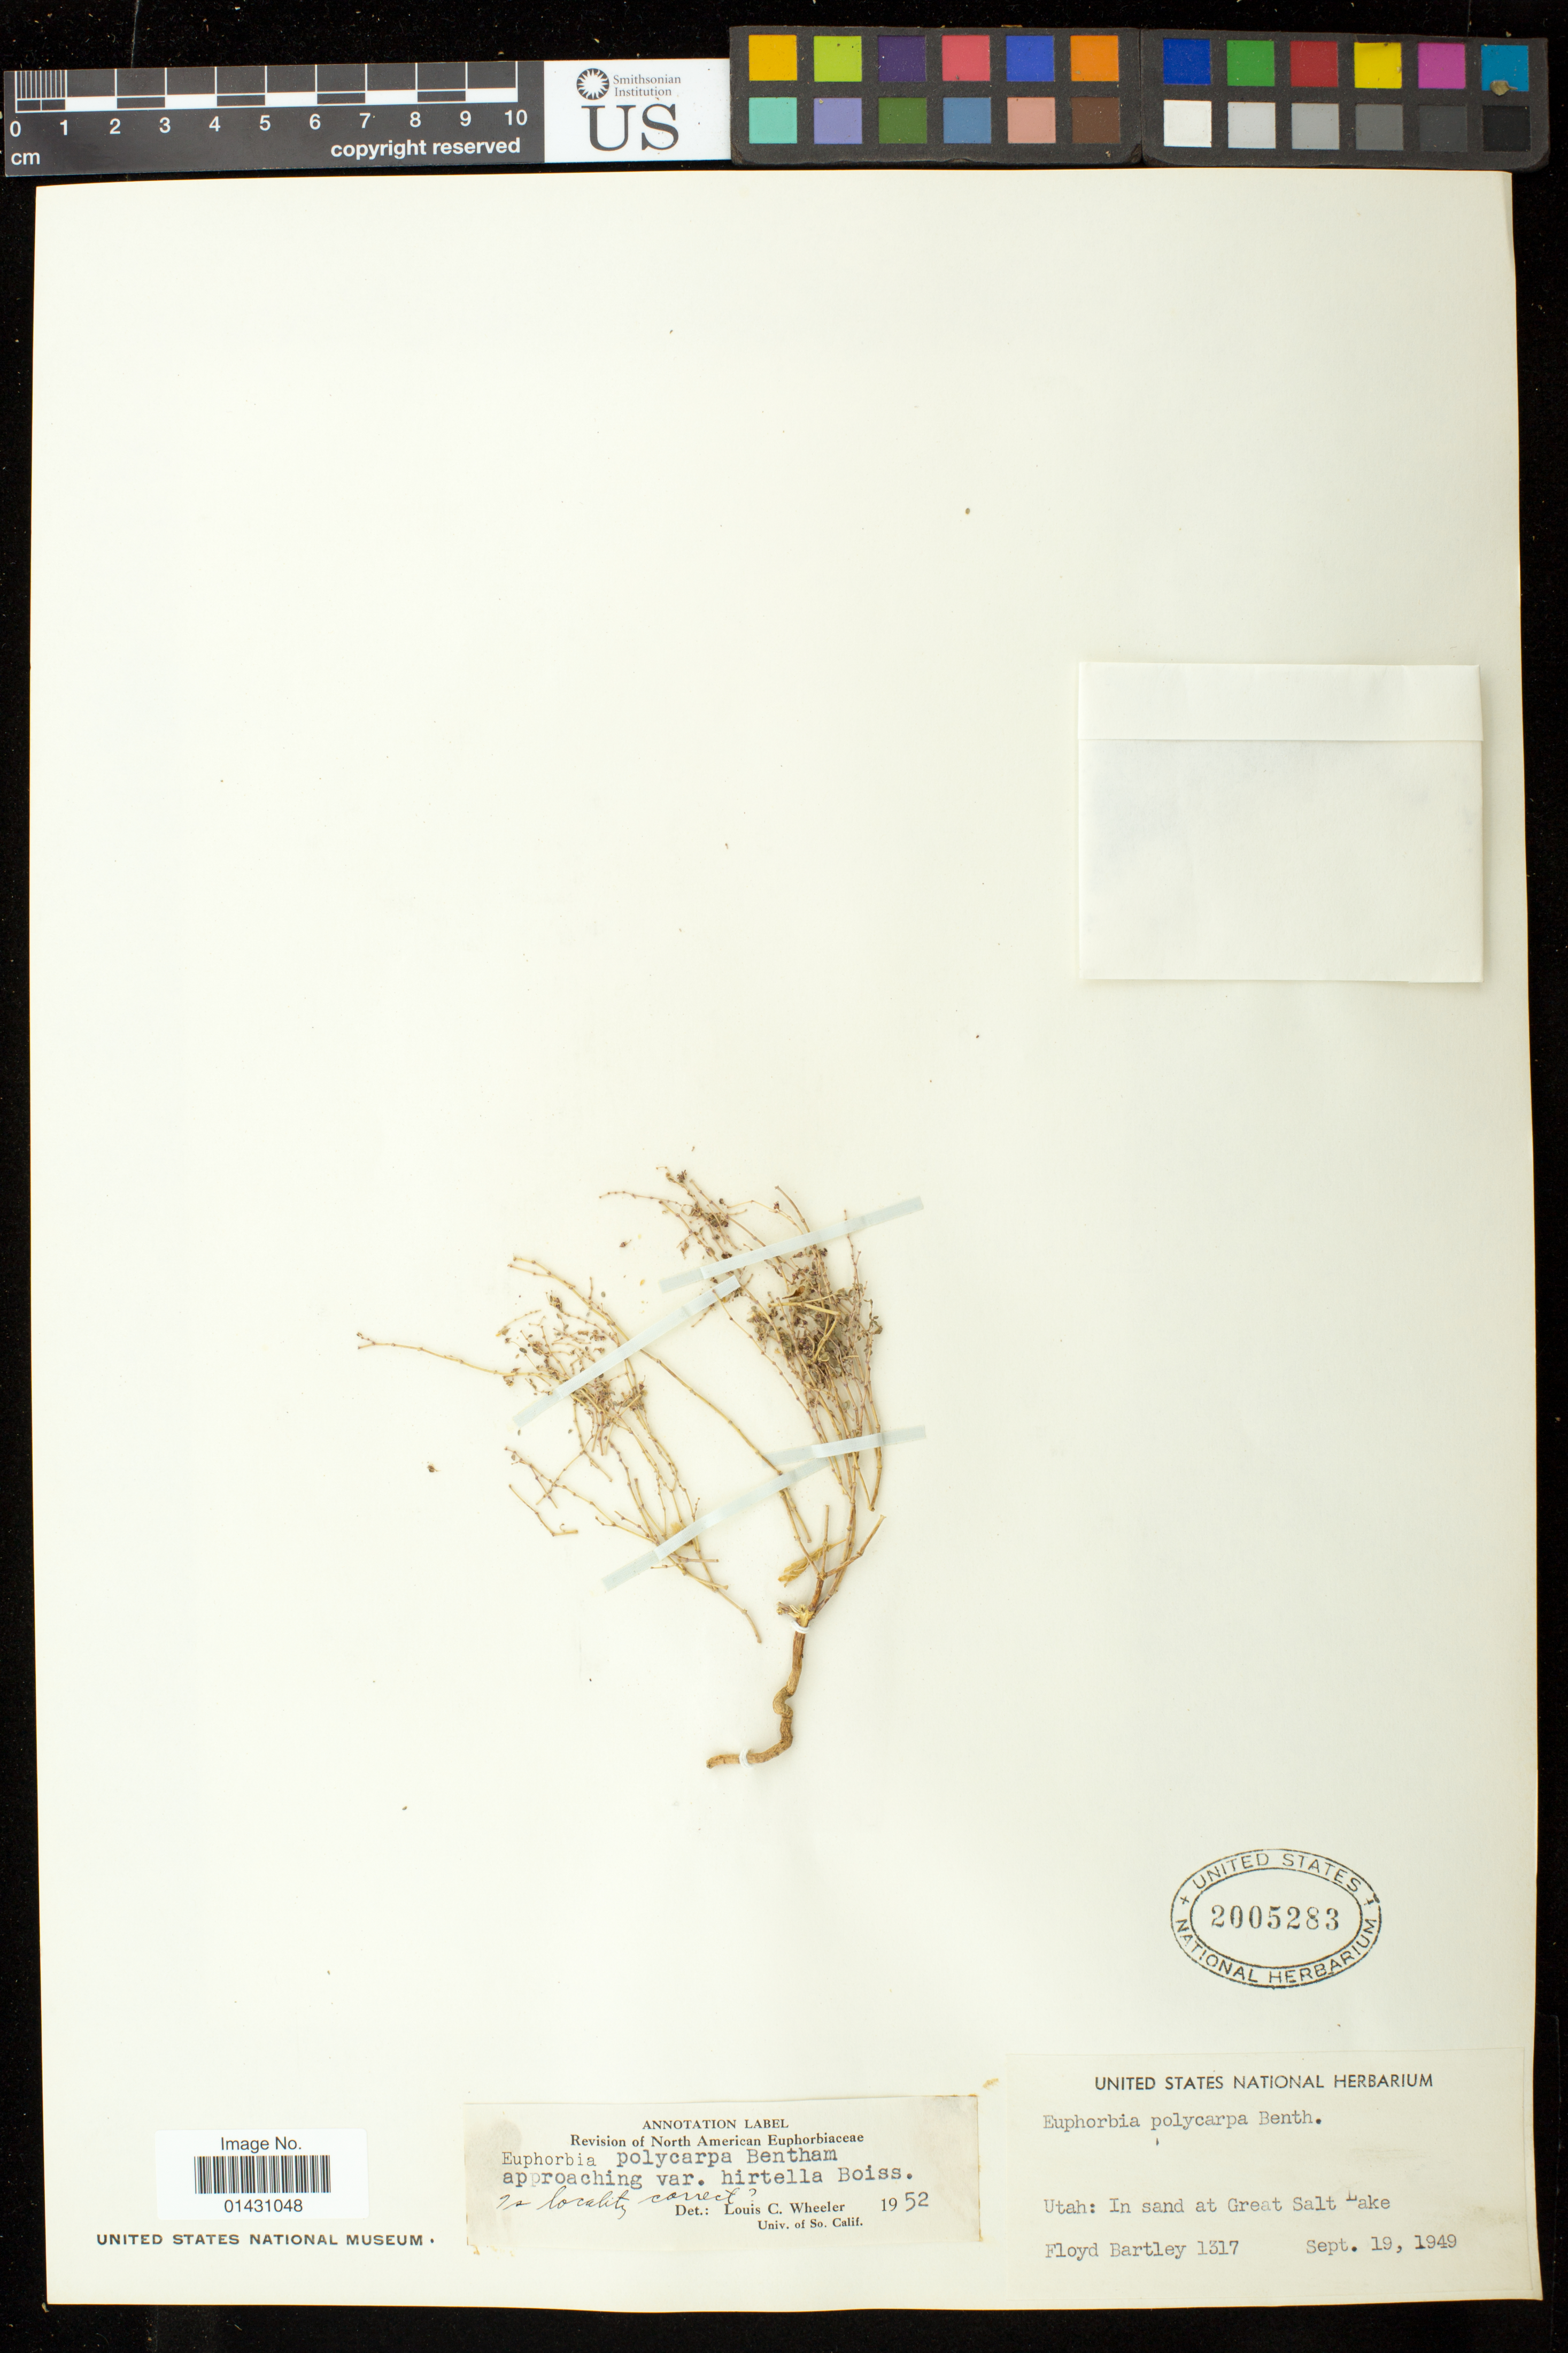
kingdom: Plantae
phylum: Tracheophyta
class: Magnoliopsida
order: Malpighiales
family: Euphorbiaceae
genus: Euphorbia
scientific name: Euphorbia polycarpa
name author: Benth.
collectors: F. Bartley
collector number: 1317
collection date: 1949-09-19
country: United States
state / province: Utah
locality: Great Salt Lake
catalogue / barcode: US 2005283